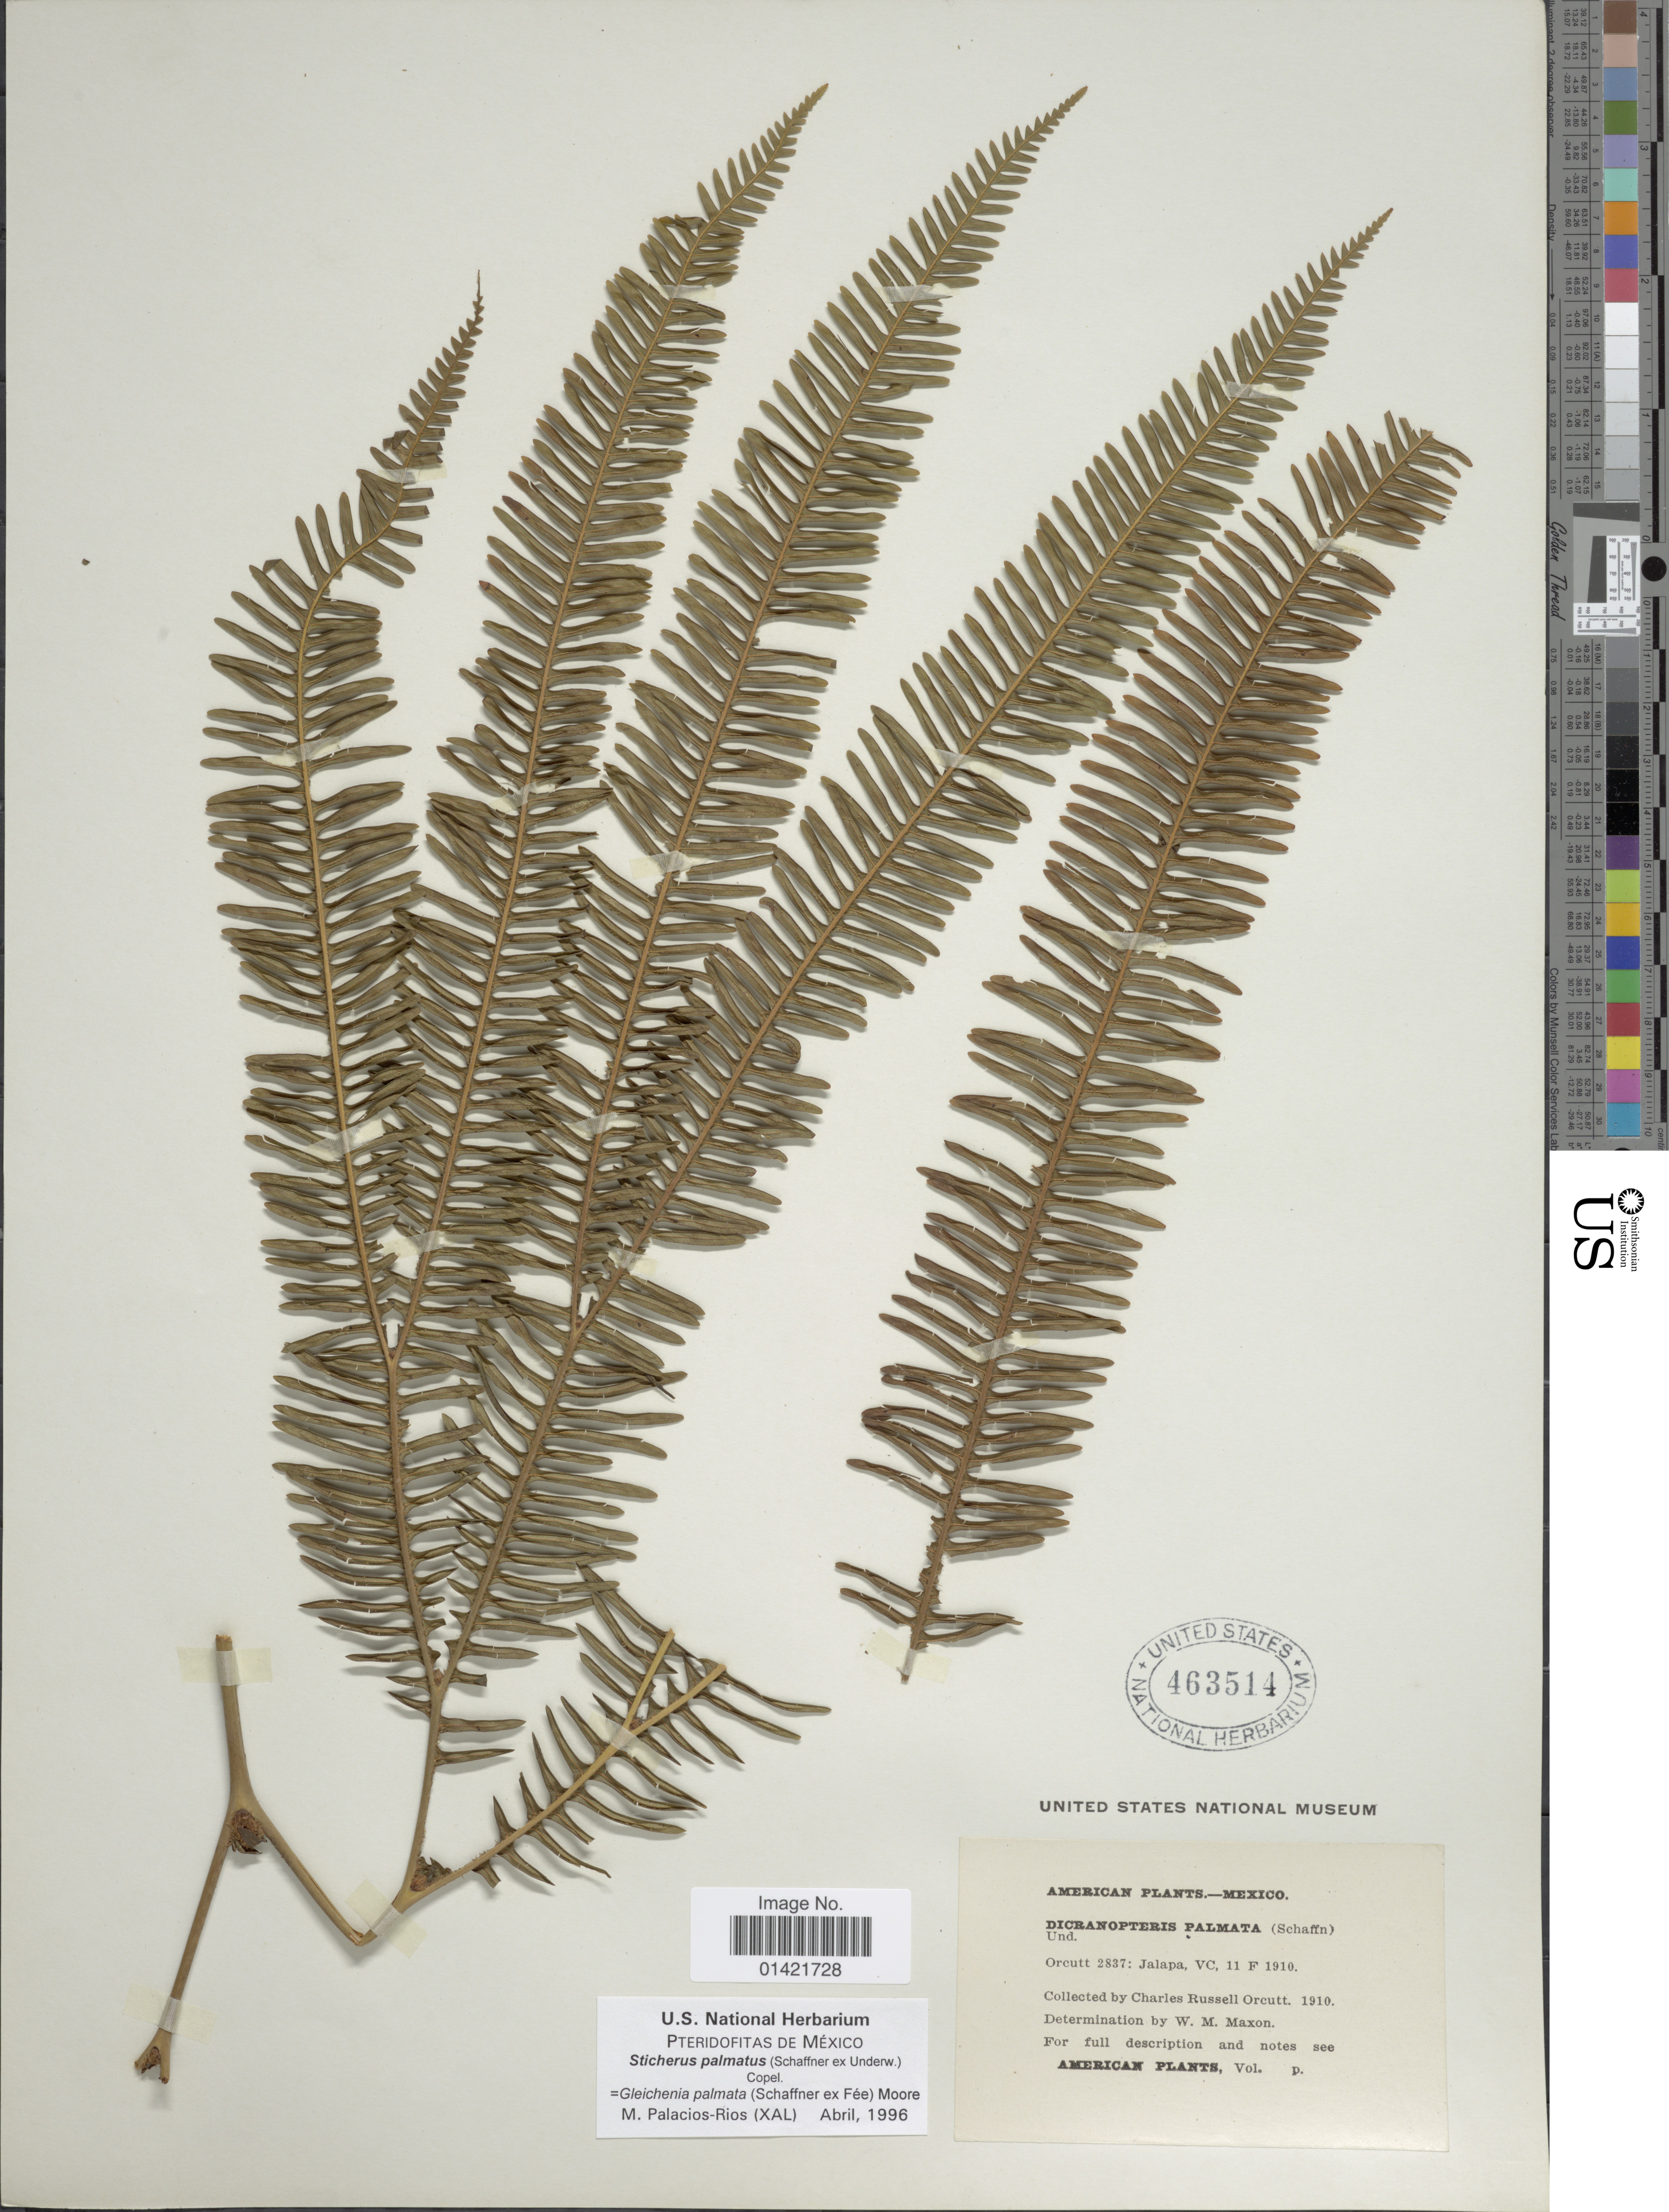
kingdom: Plantae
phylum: Tracheophyta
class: Polypodiopsida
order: Gleicheniales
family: Gleicheniaceae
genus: Sticherus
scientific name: Sticherus furcatus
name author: (L.) Ching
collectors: C. R. Orcutt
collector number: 2837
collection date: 1910-02-11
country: Mexico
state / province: México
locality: Jalapa, VC. American.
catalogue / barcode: US 463514